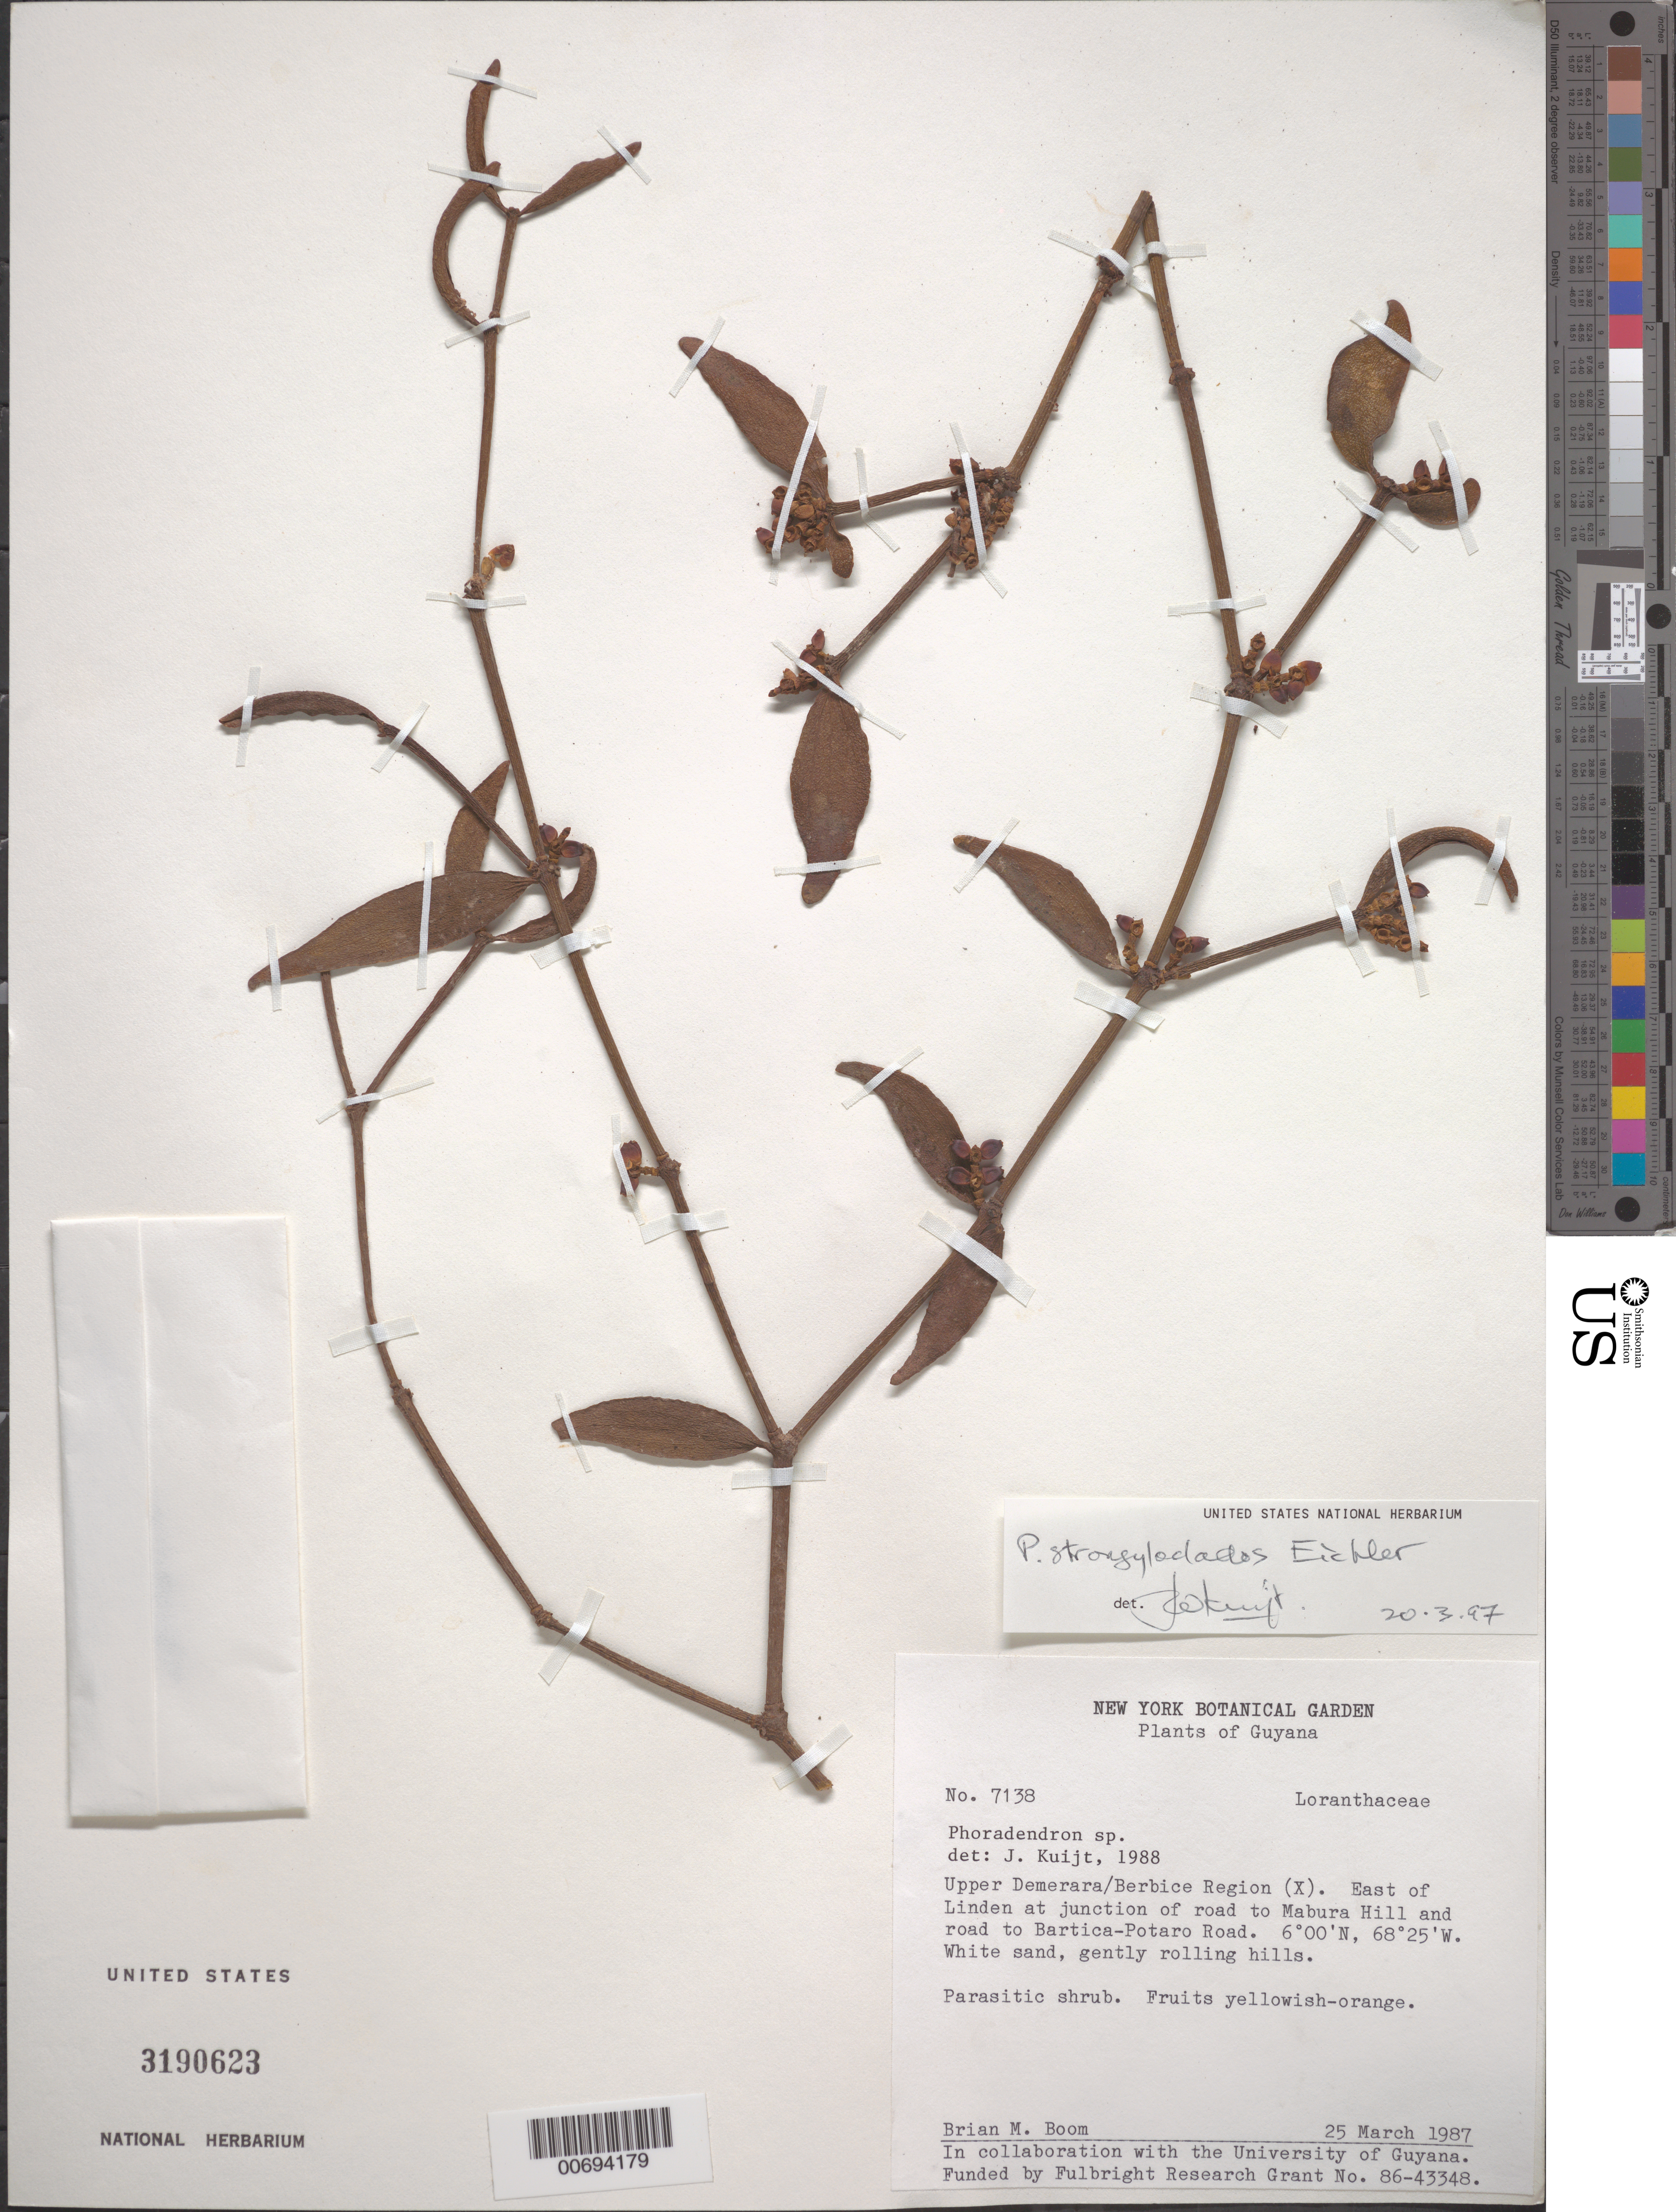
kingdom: Plantae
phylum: Tracheophyta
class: Magnoliopsida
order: Santalales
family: Viscaceae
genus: Phoradendron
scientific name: Phoradendron strongyloclados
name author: Eichler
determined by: Kuijt, Job, (CANADA)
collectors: B. M. Boom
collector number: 7138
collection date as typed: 25-Mar-87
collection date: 1987-03-25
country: Guyana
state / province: U. Demerara-Berbice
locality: Linden, E of, at jct. of Mabura Hill/Bartica-Potaro Road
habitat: White sand. Gently rolling hills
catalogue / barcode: US 3190623